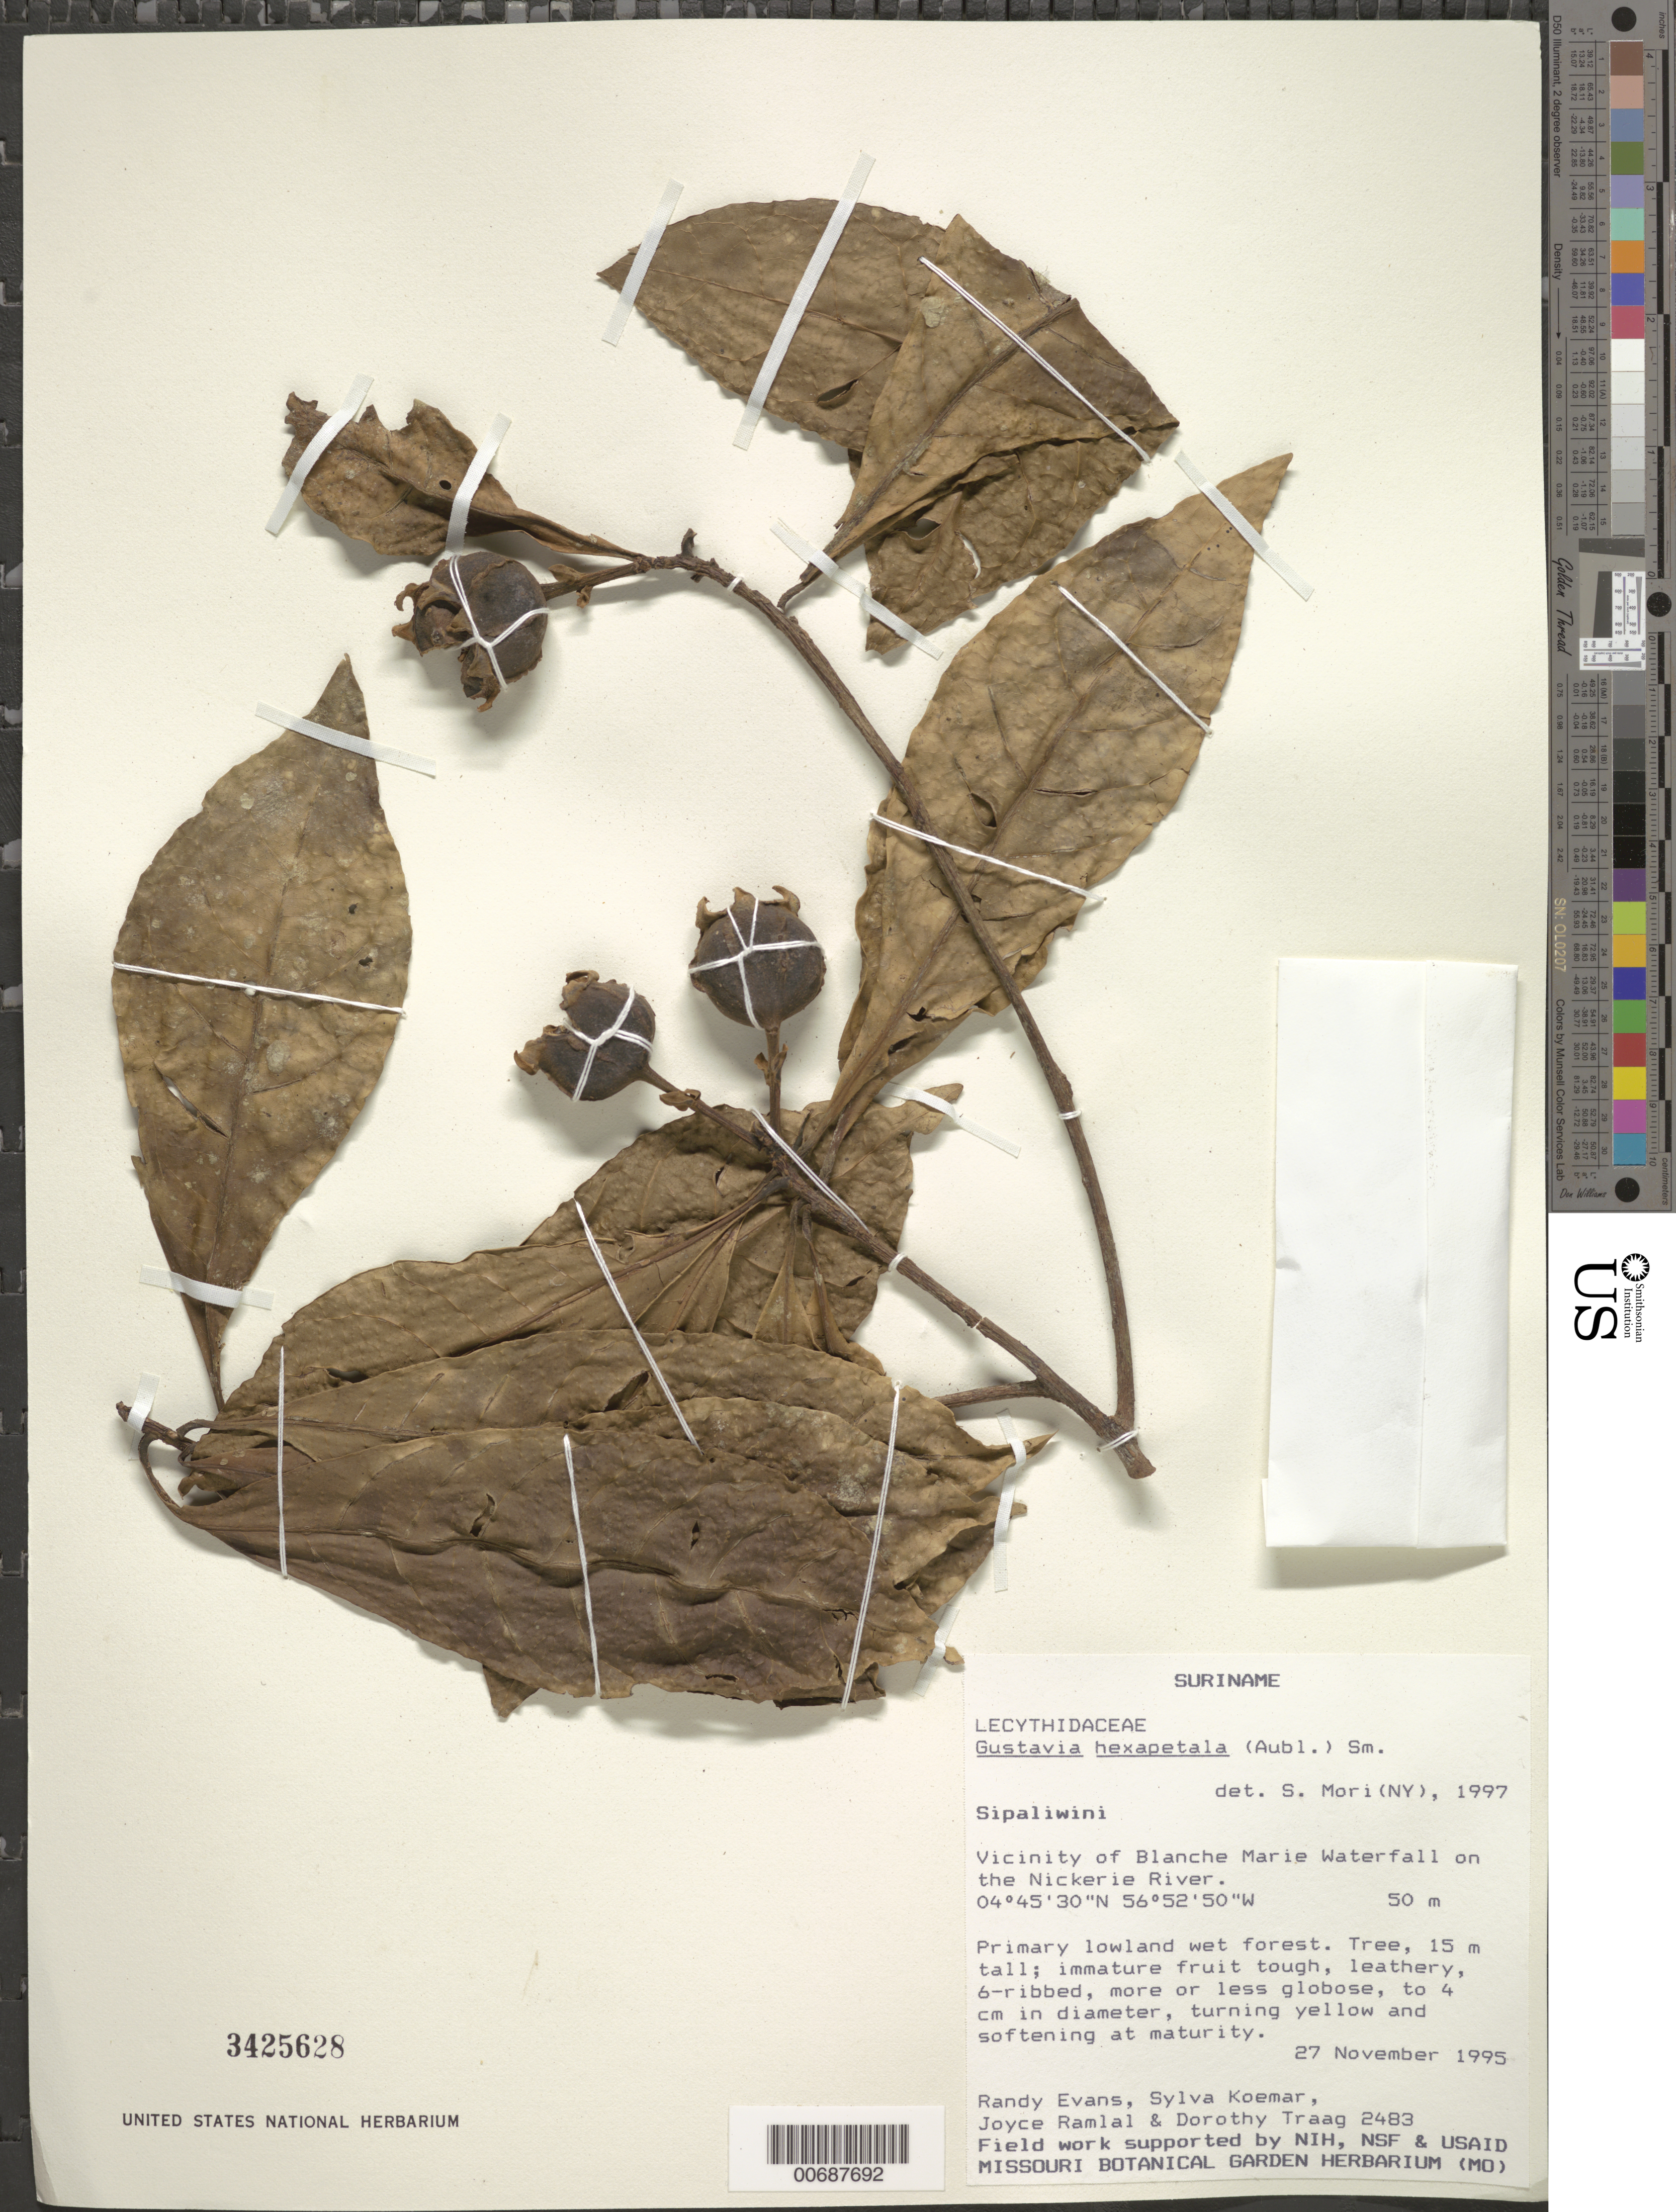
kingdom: Plantae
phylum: Tracheophyta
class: Magnoliopsida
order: Ericales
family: Lecythidaceae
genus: Gustavia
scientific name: Gustavia hexapetala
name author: (Aubl.) Sm.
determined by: Mori, Scott A.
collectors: R. Evans, S. Koemar, J. Ramlal & D. Traag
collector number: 2483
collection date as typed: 26-Nov-95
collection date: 1995-11-26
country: Suriname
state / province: Sipaliwini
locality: Blanche Marie Waterfall, vic., on Nickerie R.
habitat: Primary lowland wet forest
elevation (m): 50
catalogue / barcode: US 3425628